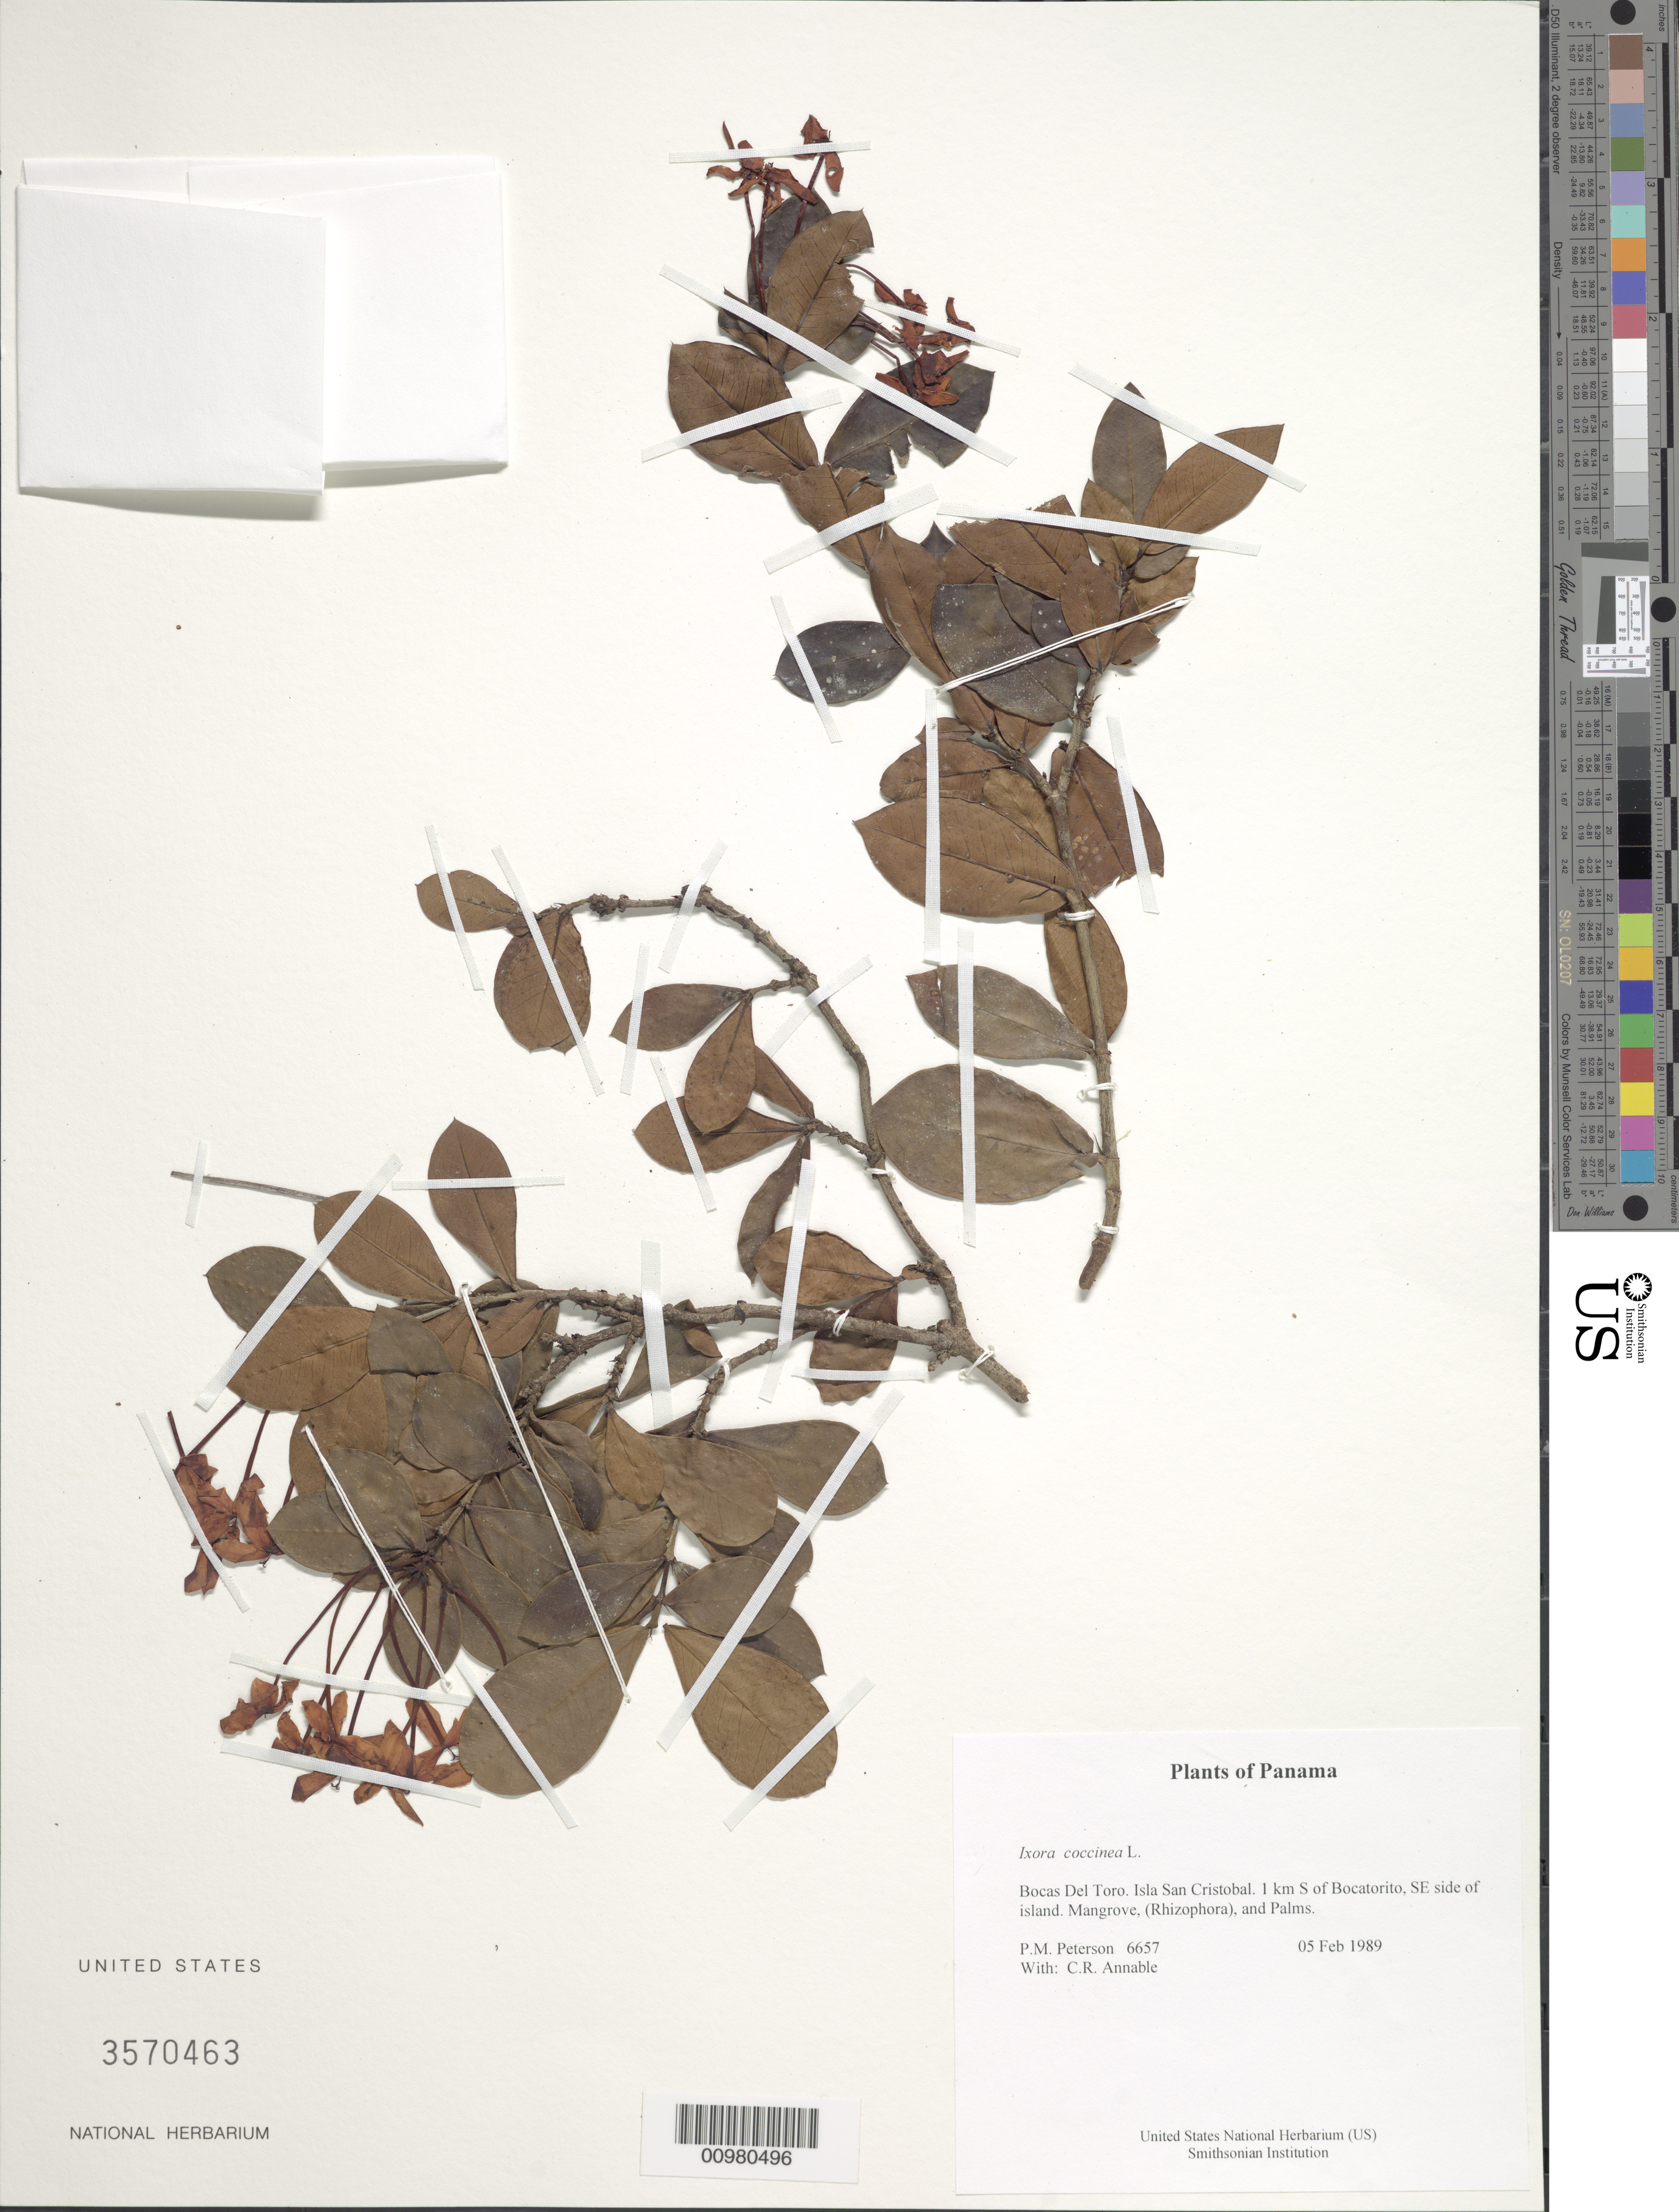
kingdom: Plantae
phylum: Tracheophyta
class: Magnoliopsida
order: Gentianales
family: Rubiaceae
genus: Ixora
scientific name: Ixora coccinea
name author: L.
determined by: Dwyer, J.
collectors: P. M. Peterson & C. R. Annable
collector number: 06657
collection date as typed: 05 Feb 1989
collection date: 1989-02-05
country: Panama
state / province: Bocas del Toro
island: San Cristobal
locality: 1 km S of Bocatorito, SE side of island.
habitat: Mangrove, (Rhizophora), and Palms.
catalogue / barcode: US 3570463